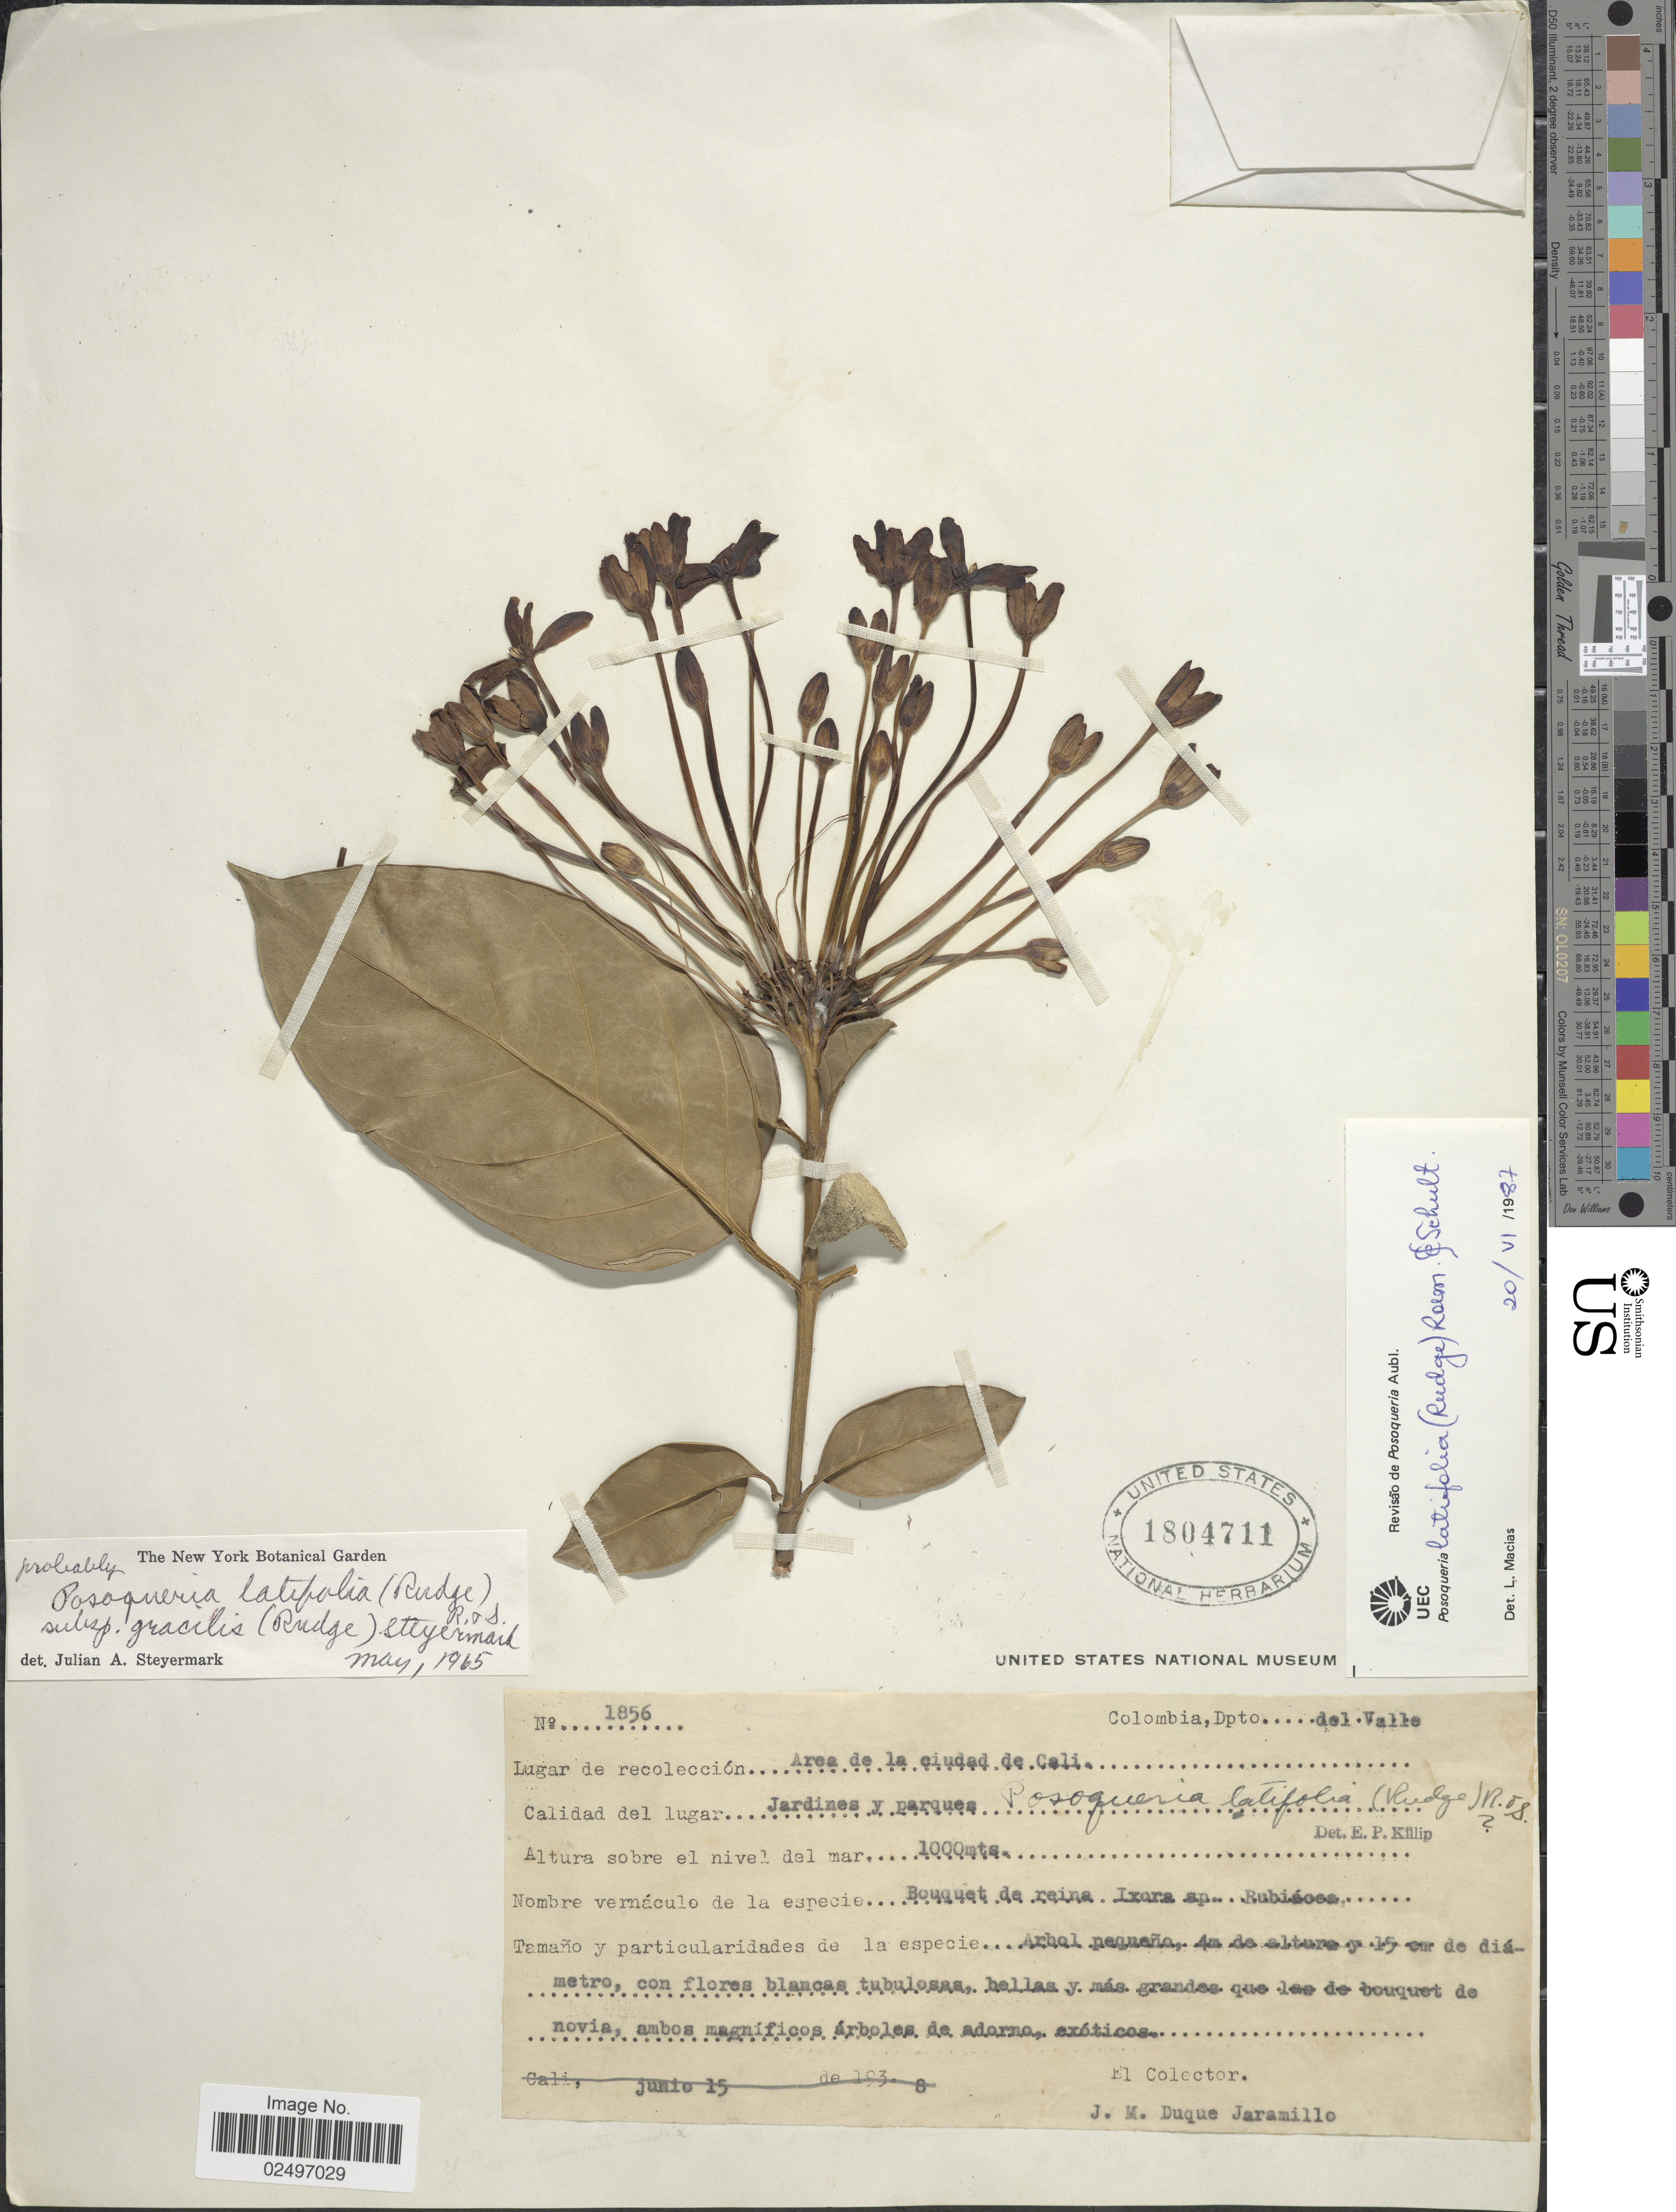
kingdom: Plantae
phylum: Tracheophyta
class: Magnoliopsida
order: Gentianales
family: Rubiaceae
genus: Posoqueria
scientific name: Posoqueria latifolia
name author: (Rudge) Roem. & Schult.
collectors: J. M. Duque Jaramillo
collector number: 1856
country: Colombia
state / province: Valle del Cauca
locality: Dpto. Valle, Area de la ciudad de Cali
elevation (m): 1000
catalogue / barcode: US 1804711